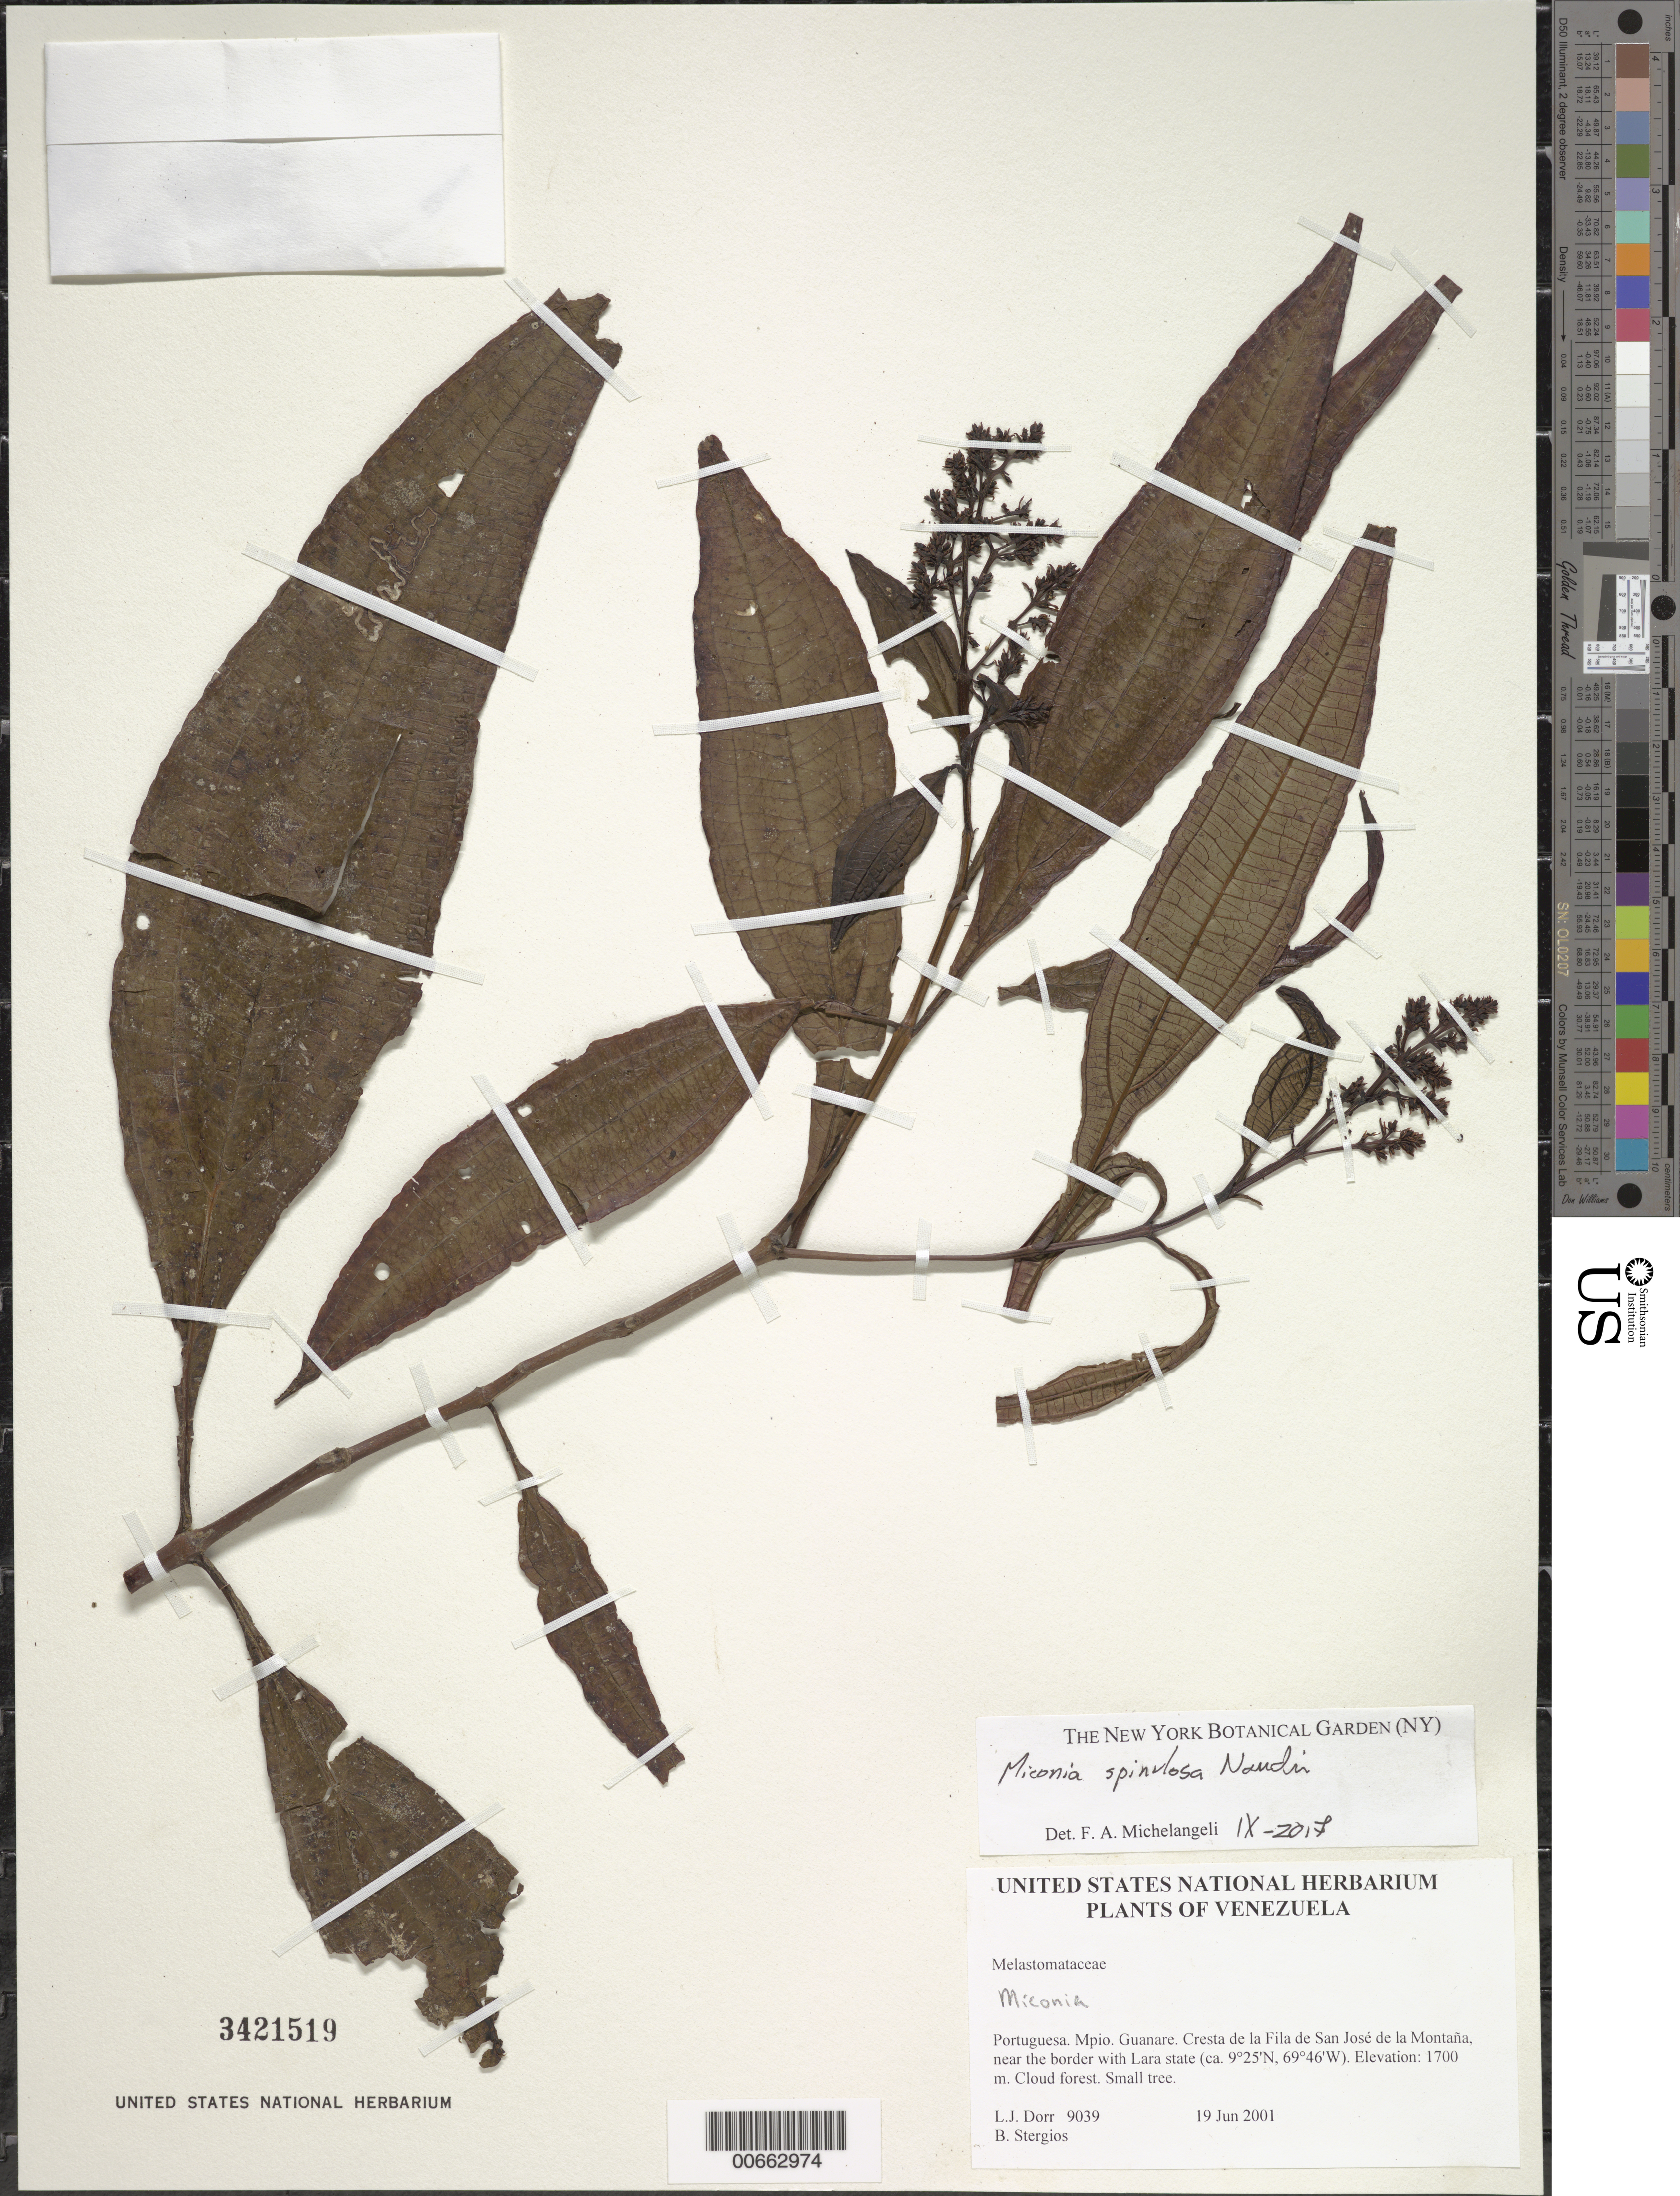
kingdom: Plantae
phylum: Tracheophyta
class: Magnoliopsida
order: Myrtales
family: Melastomataceae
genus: Miconia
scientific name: Miconia spinulosa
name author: Naudin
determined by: Michelangeli, F. A.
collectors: L. J. Dorr & B. G. Stergios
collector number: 9039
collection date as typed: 19 Jun 2001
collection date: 2001-06-19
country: Venezuela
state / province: Portuguesa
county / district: Guanare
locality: Cresta de la Fila de San José de la Montaña, near the border with Lara state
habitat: Cloud forest.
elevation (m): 1700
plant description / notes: CAS, NY, PORT, US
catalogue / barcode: US 3421519